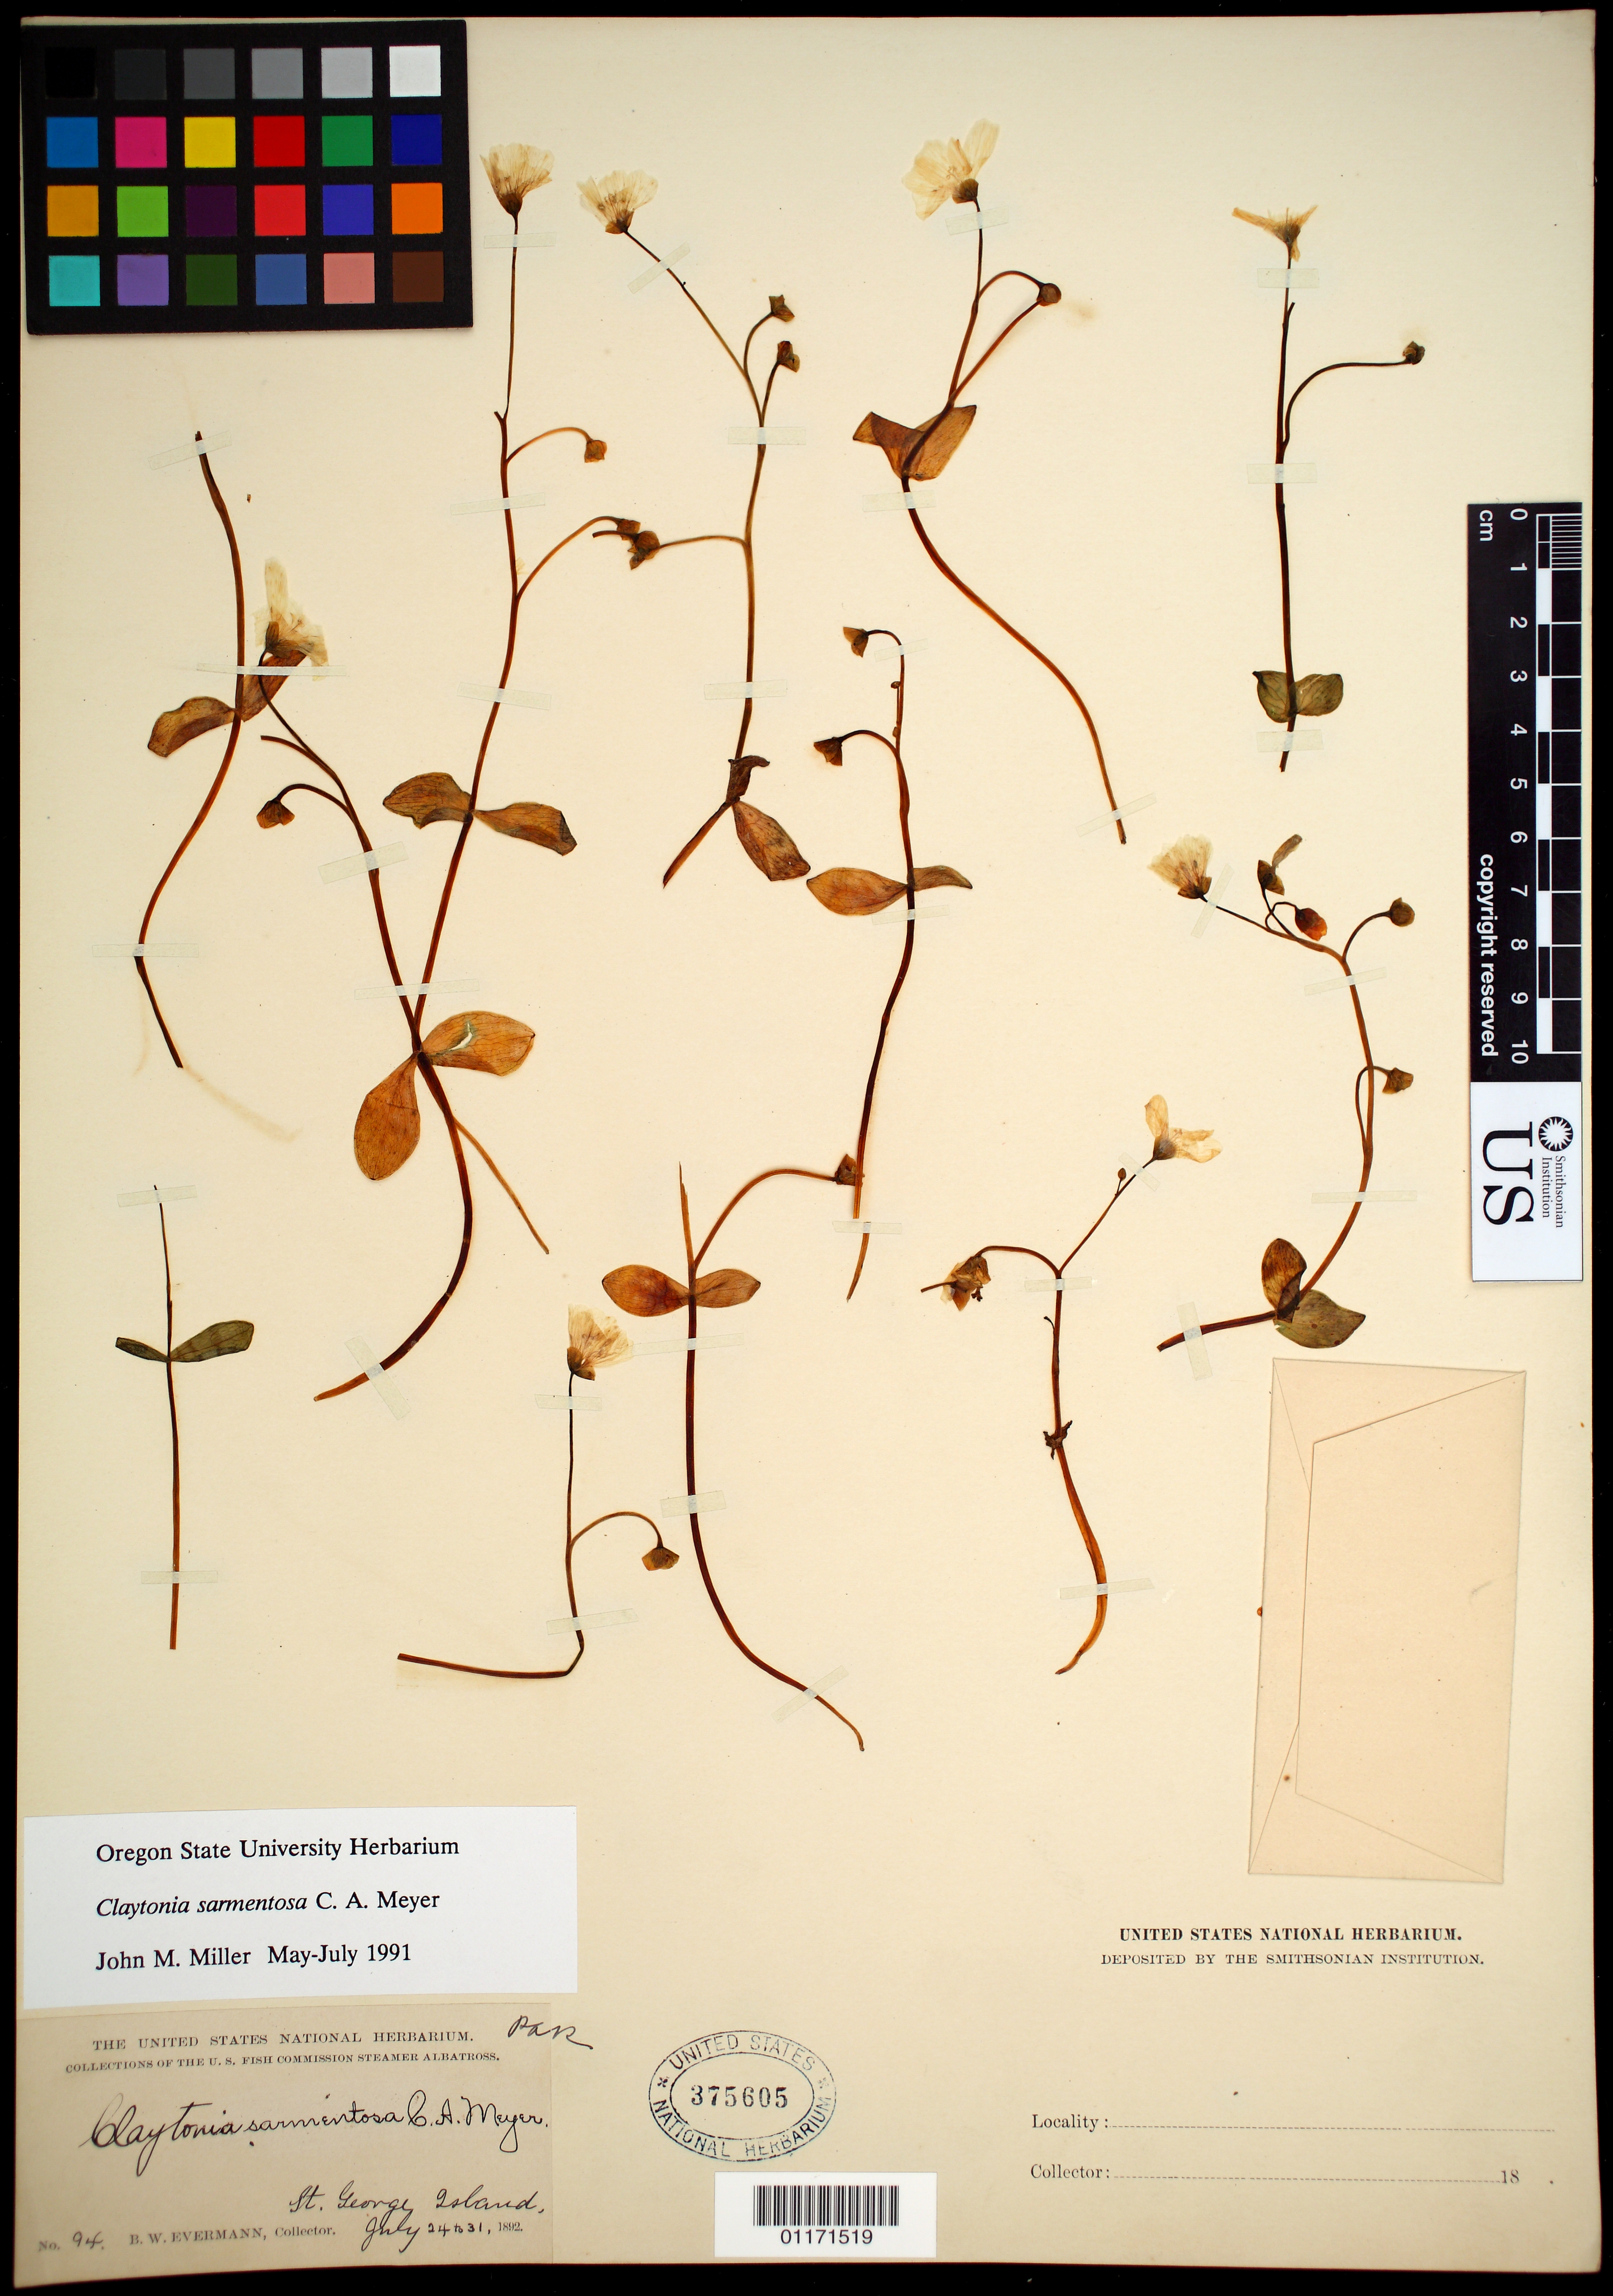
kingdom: Plantae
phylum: Tracheophyta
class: Magnoliopsida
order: Caryophyllales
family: Montiaceae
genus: Claytonia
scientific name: Claytonia sarmentosa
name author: C.A. Mey.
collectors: B. W. Evermann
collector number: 94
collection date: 1892-07-24/1892-07-31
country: United States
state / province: Alaska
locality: St. George Island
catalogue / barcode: US 375605